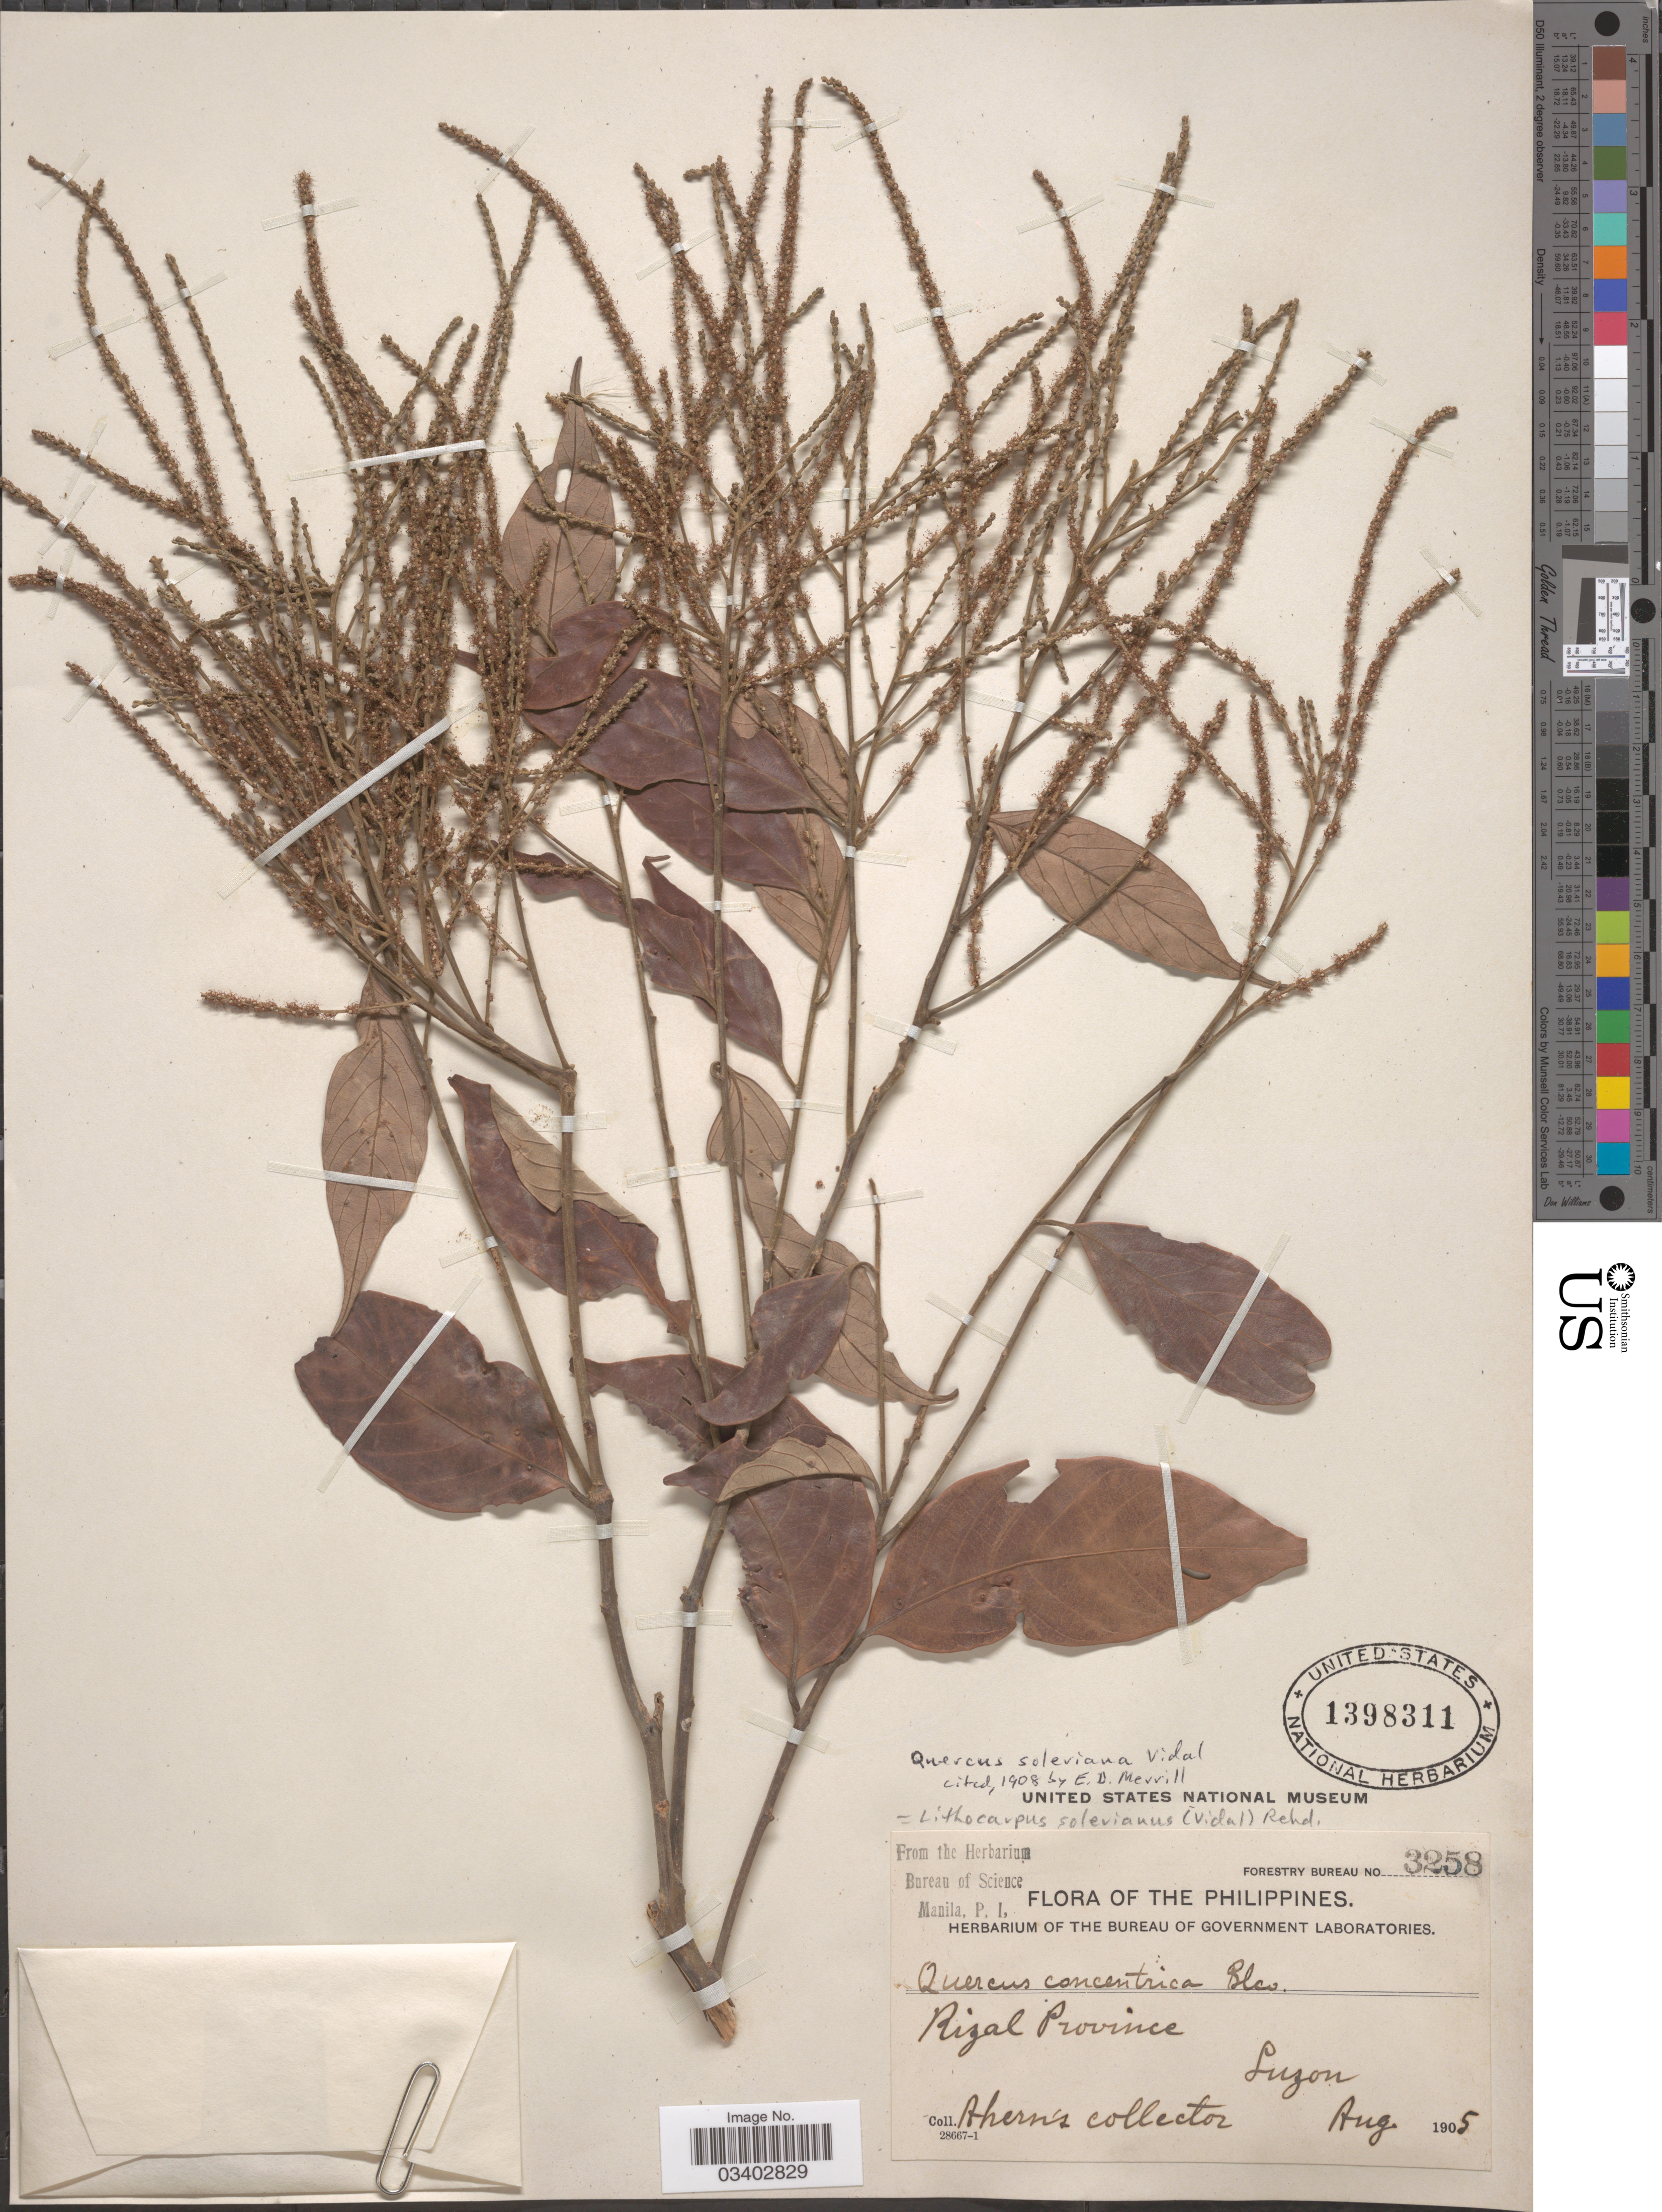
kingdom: Plantae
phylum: Tracheophyta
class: Magnoliopsida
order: Fagales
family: Fagaceae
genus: Lithocarpus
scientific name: Lithocarpus solerianus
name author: (Vidal) Rehder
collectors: Ahern's collector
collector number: Forestry Bureau 3258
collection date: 1905-08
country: Philippines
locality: Rizal Province, Luzon.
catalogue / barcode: US 1398311